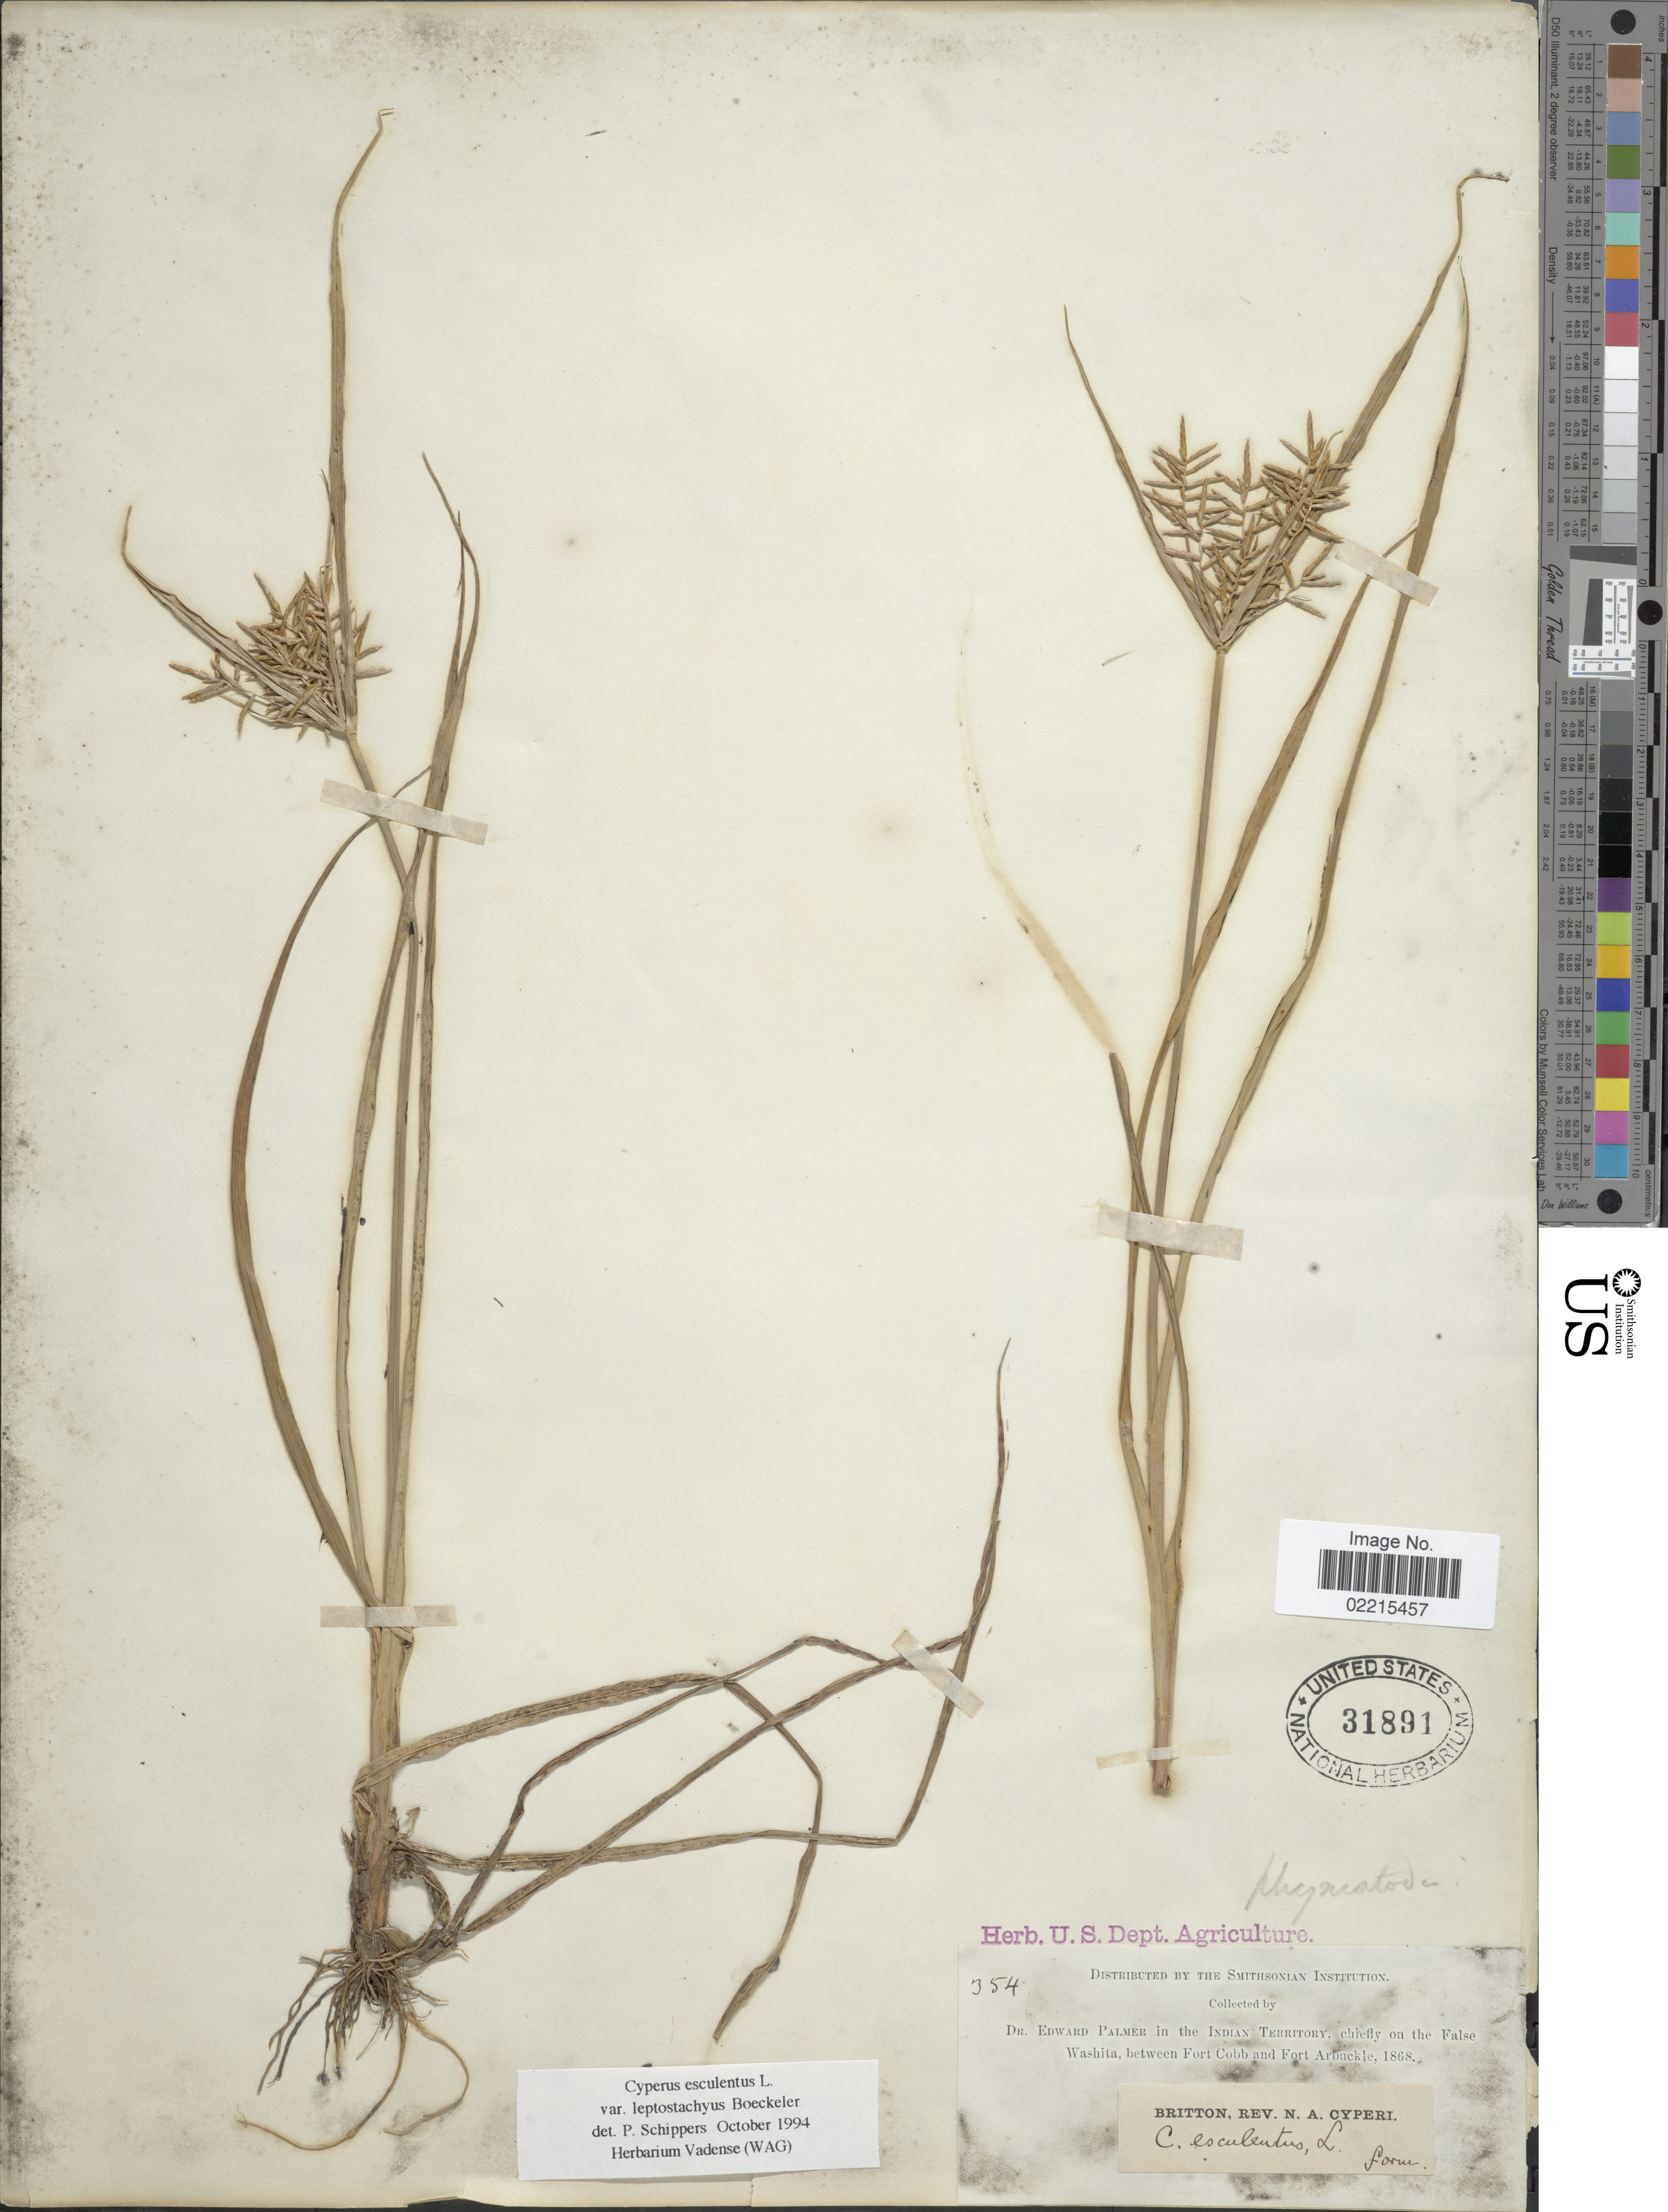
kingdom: Plantae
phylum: Tracheophyta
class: Liliopsida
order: Poales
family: Cyperaceae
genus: Cyperus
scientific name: Cyperus esculentus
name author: L.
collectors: E. Palmer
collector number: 354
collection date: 1868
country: United States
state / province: Oklahoma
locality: In the Indian Territory, chiefly on the False Washita, between Fort Cobb and Fort Arbuckle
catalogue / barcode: US 31891